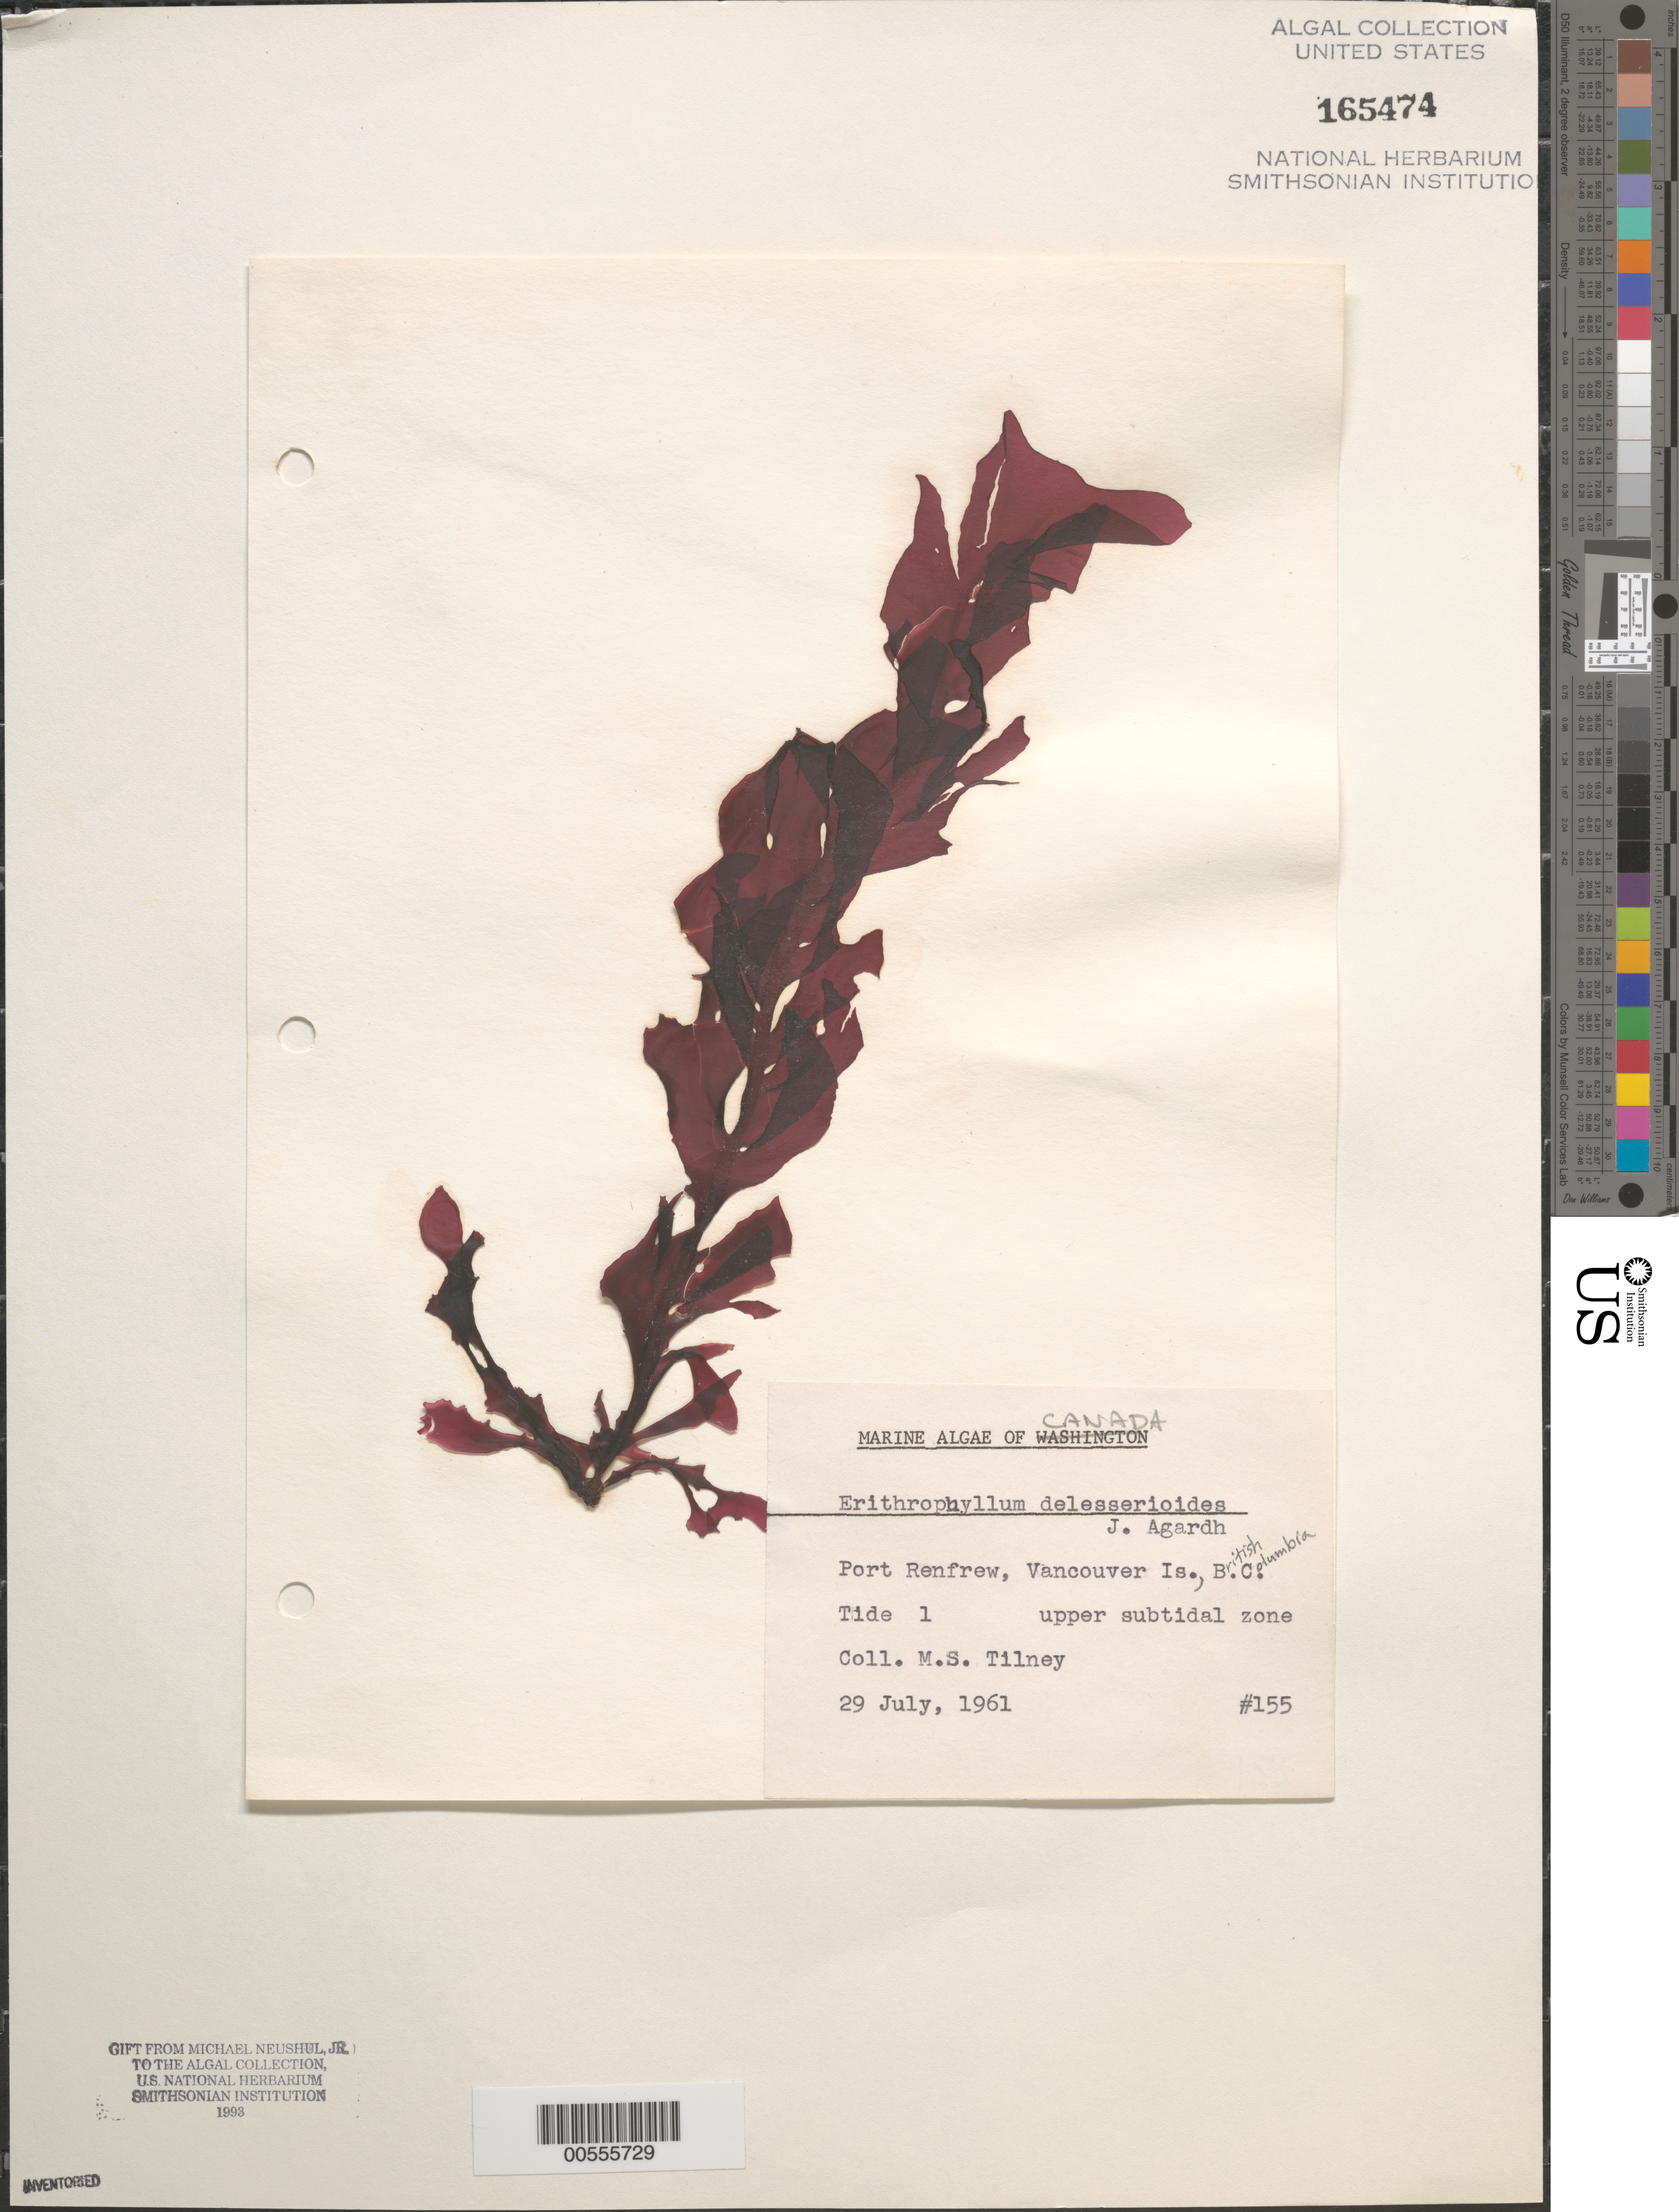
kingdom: Plantae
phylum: Rhodophyta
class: Florideophyceae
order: Gigartinales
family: Kallymeniaceae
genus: Erythrophyllum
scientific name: Erythrophyllum delesserioides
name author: J. Agardh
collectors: M. Tilney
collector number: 155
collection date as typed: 29 Jul 1961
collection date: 1961-07-29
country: Canada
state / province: British Columbia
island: Vancouver Island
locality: Port Renfrew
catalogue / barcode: US 165474